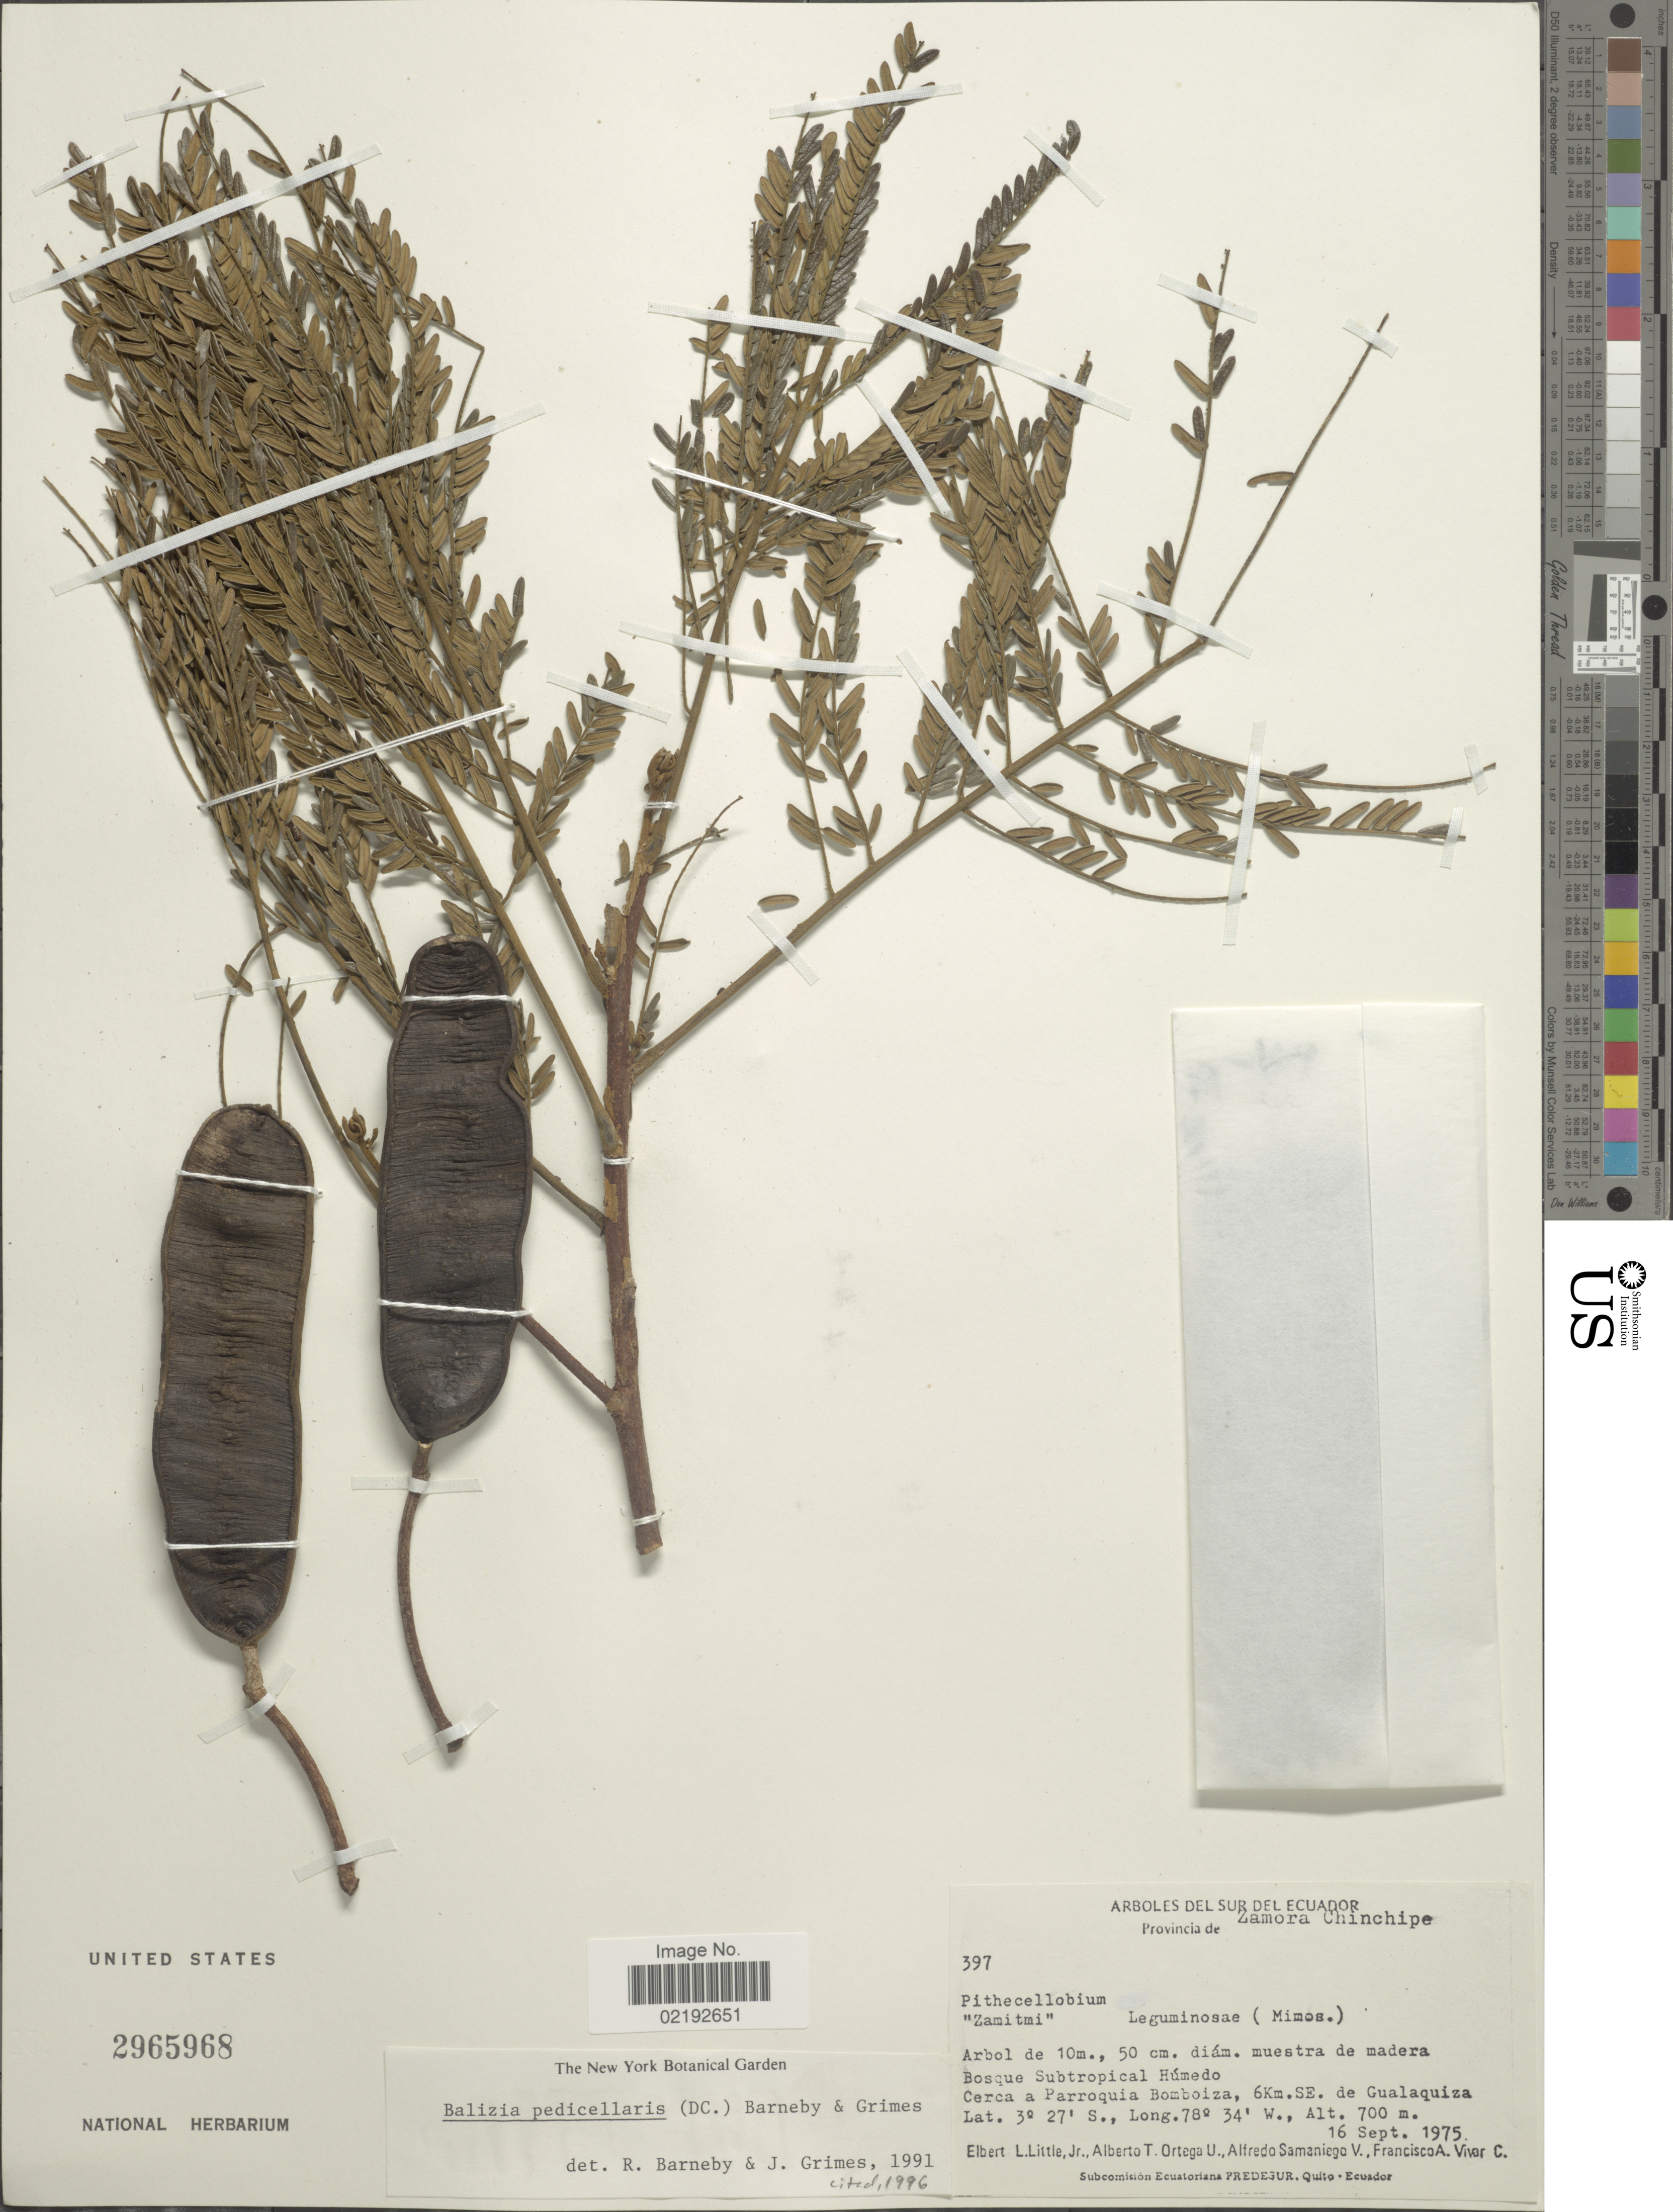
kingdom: Plantae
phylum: Tracheophyta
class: Magnoliopsida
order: Fabales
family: Fabaceae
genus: Hydrochorea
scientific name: Hydrochorea pedicellaris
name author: (DC.) M.V.B. Soares et al.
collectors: E. L. Little, A. T. Ortega U., A. V. Samaniego & F. A. Vivar C.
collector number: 397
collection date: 1975-09-16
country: Ecuador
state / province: Zamora-Chinchipe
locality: Sur del Equador, cerca a Parroquia Bomboiza, 6 km SE de Gualaquiza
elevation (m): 700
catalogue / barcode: US 2965968